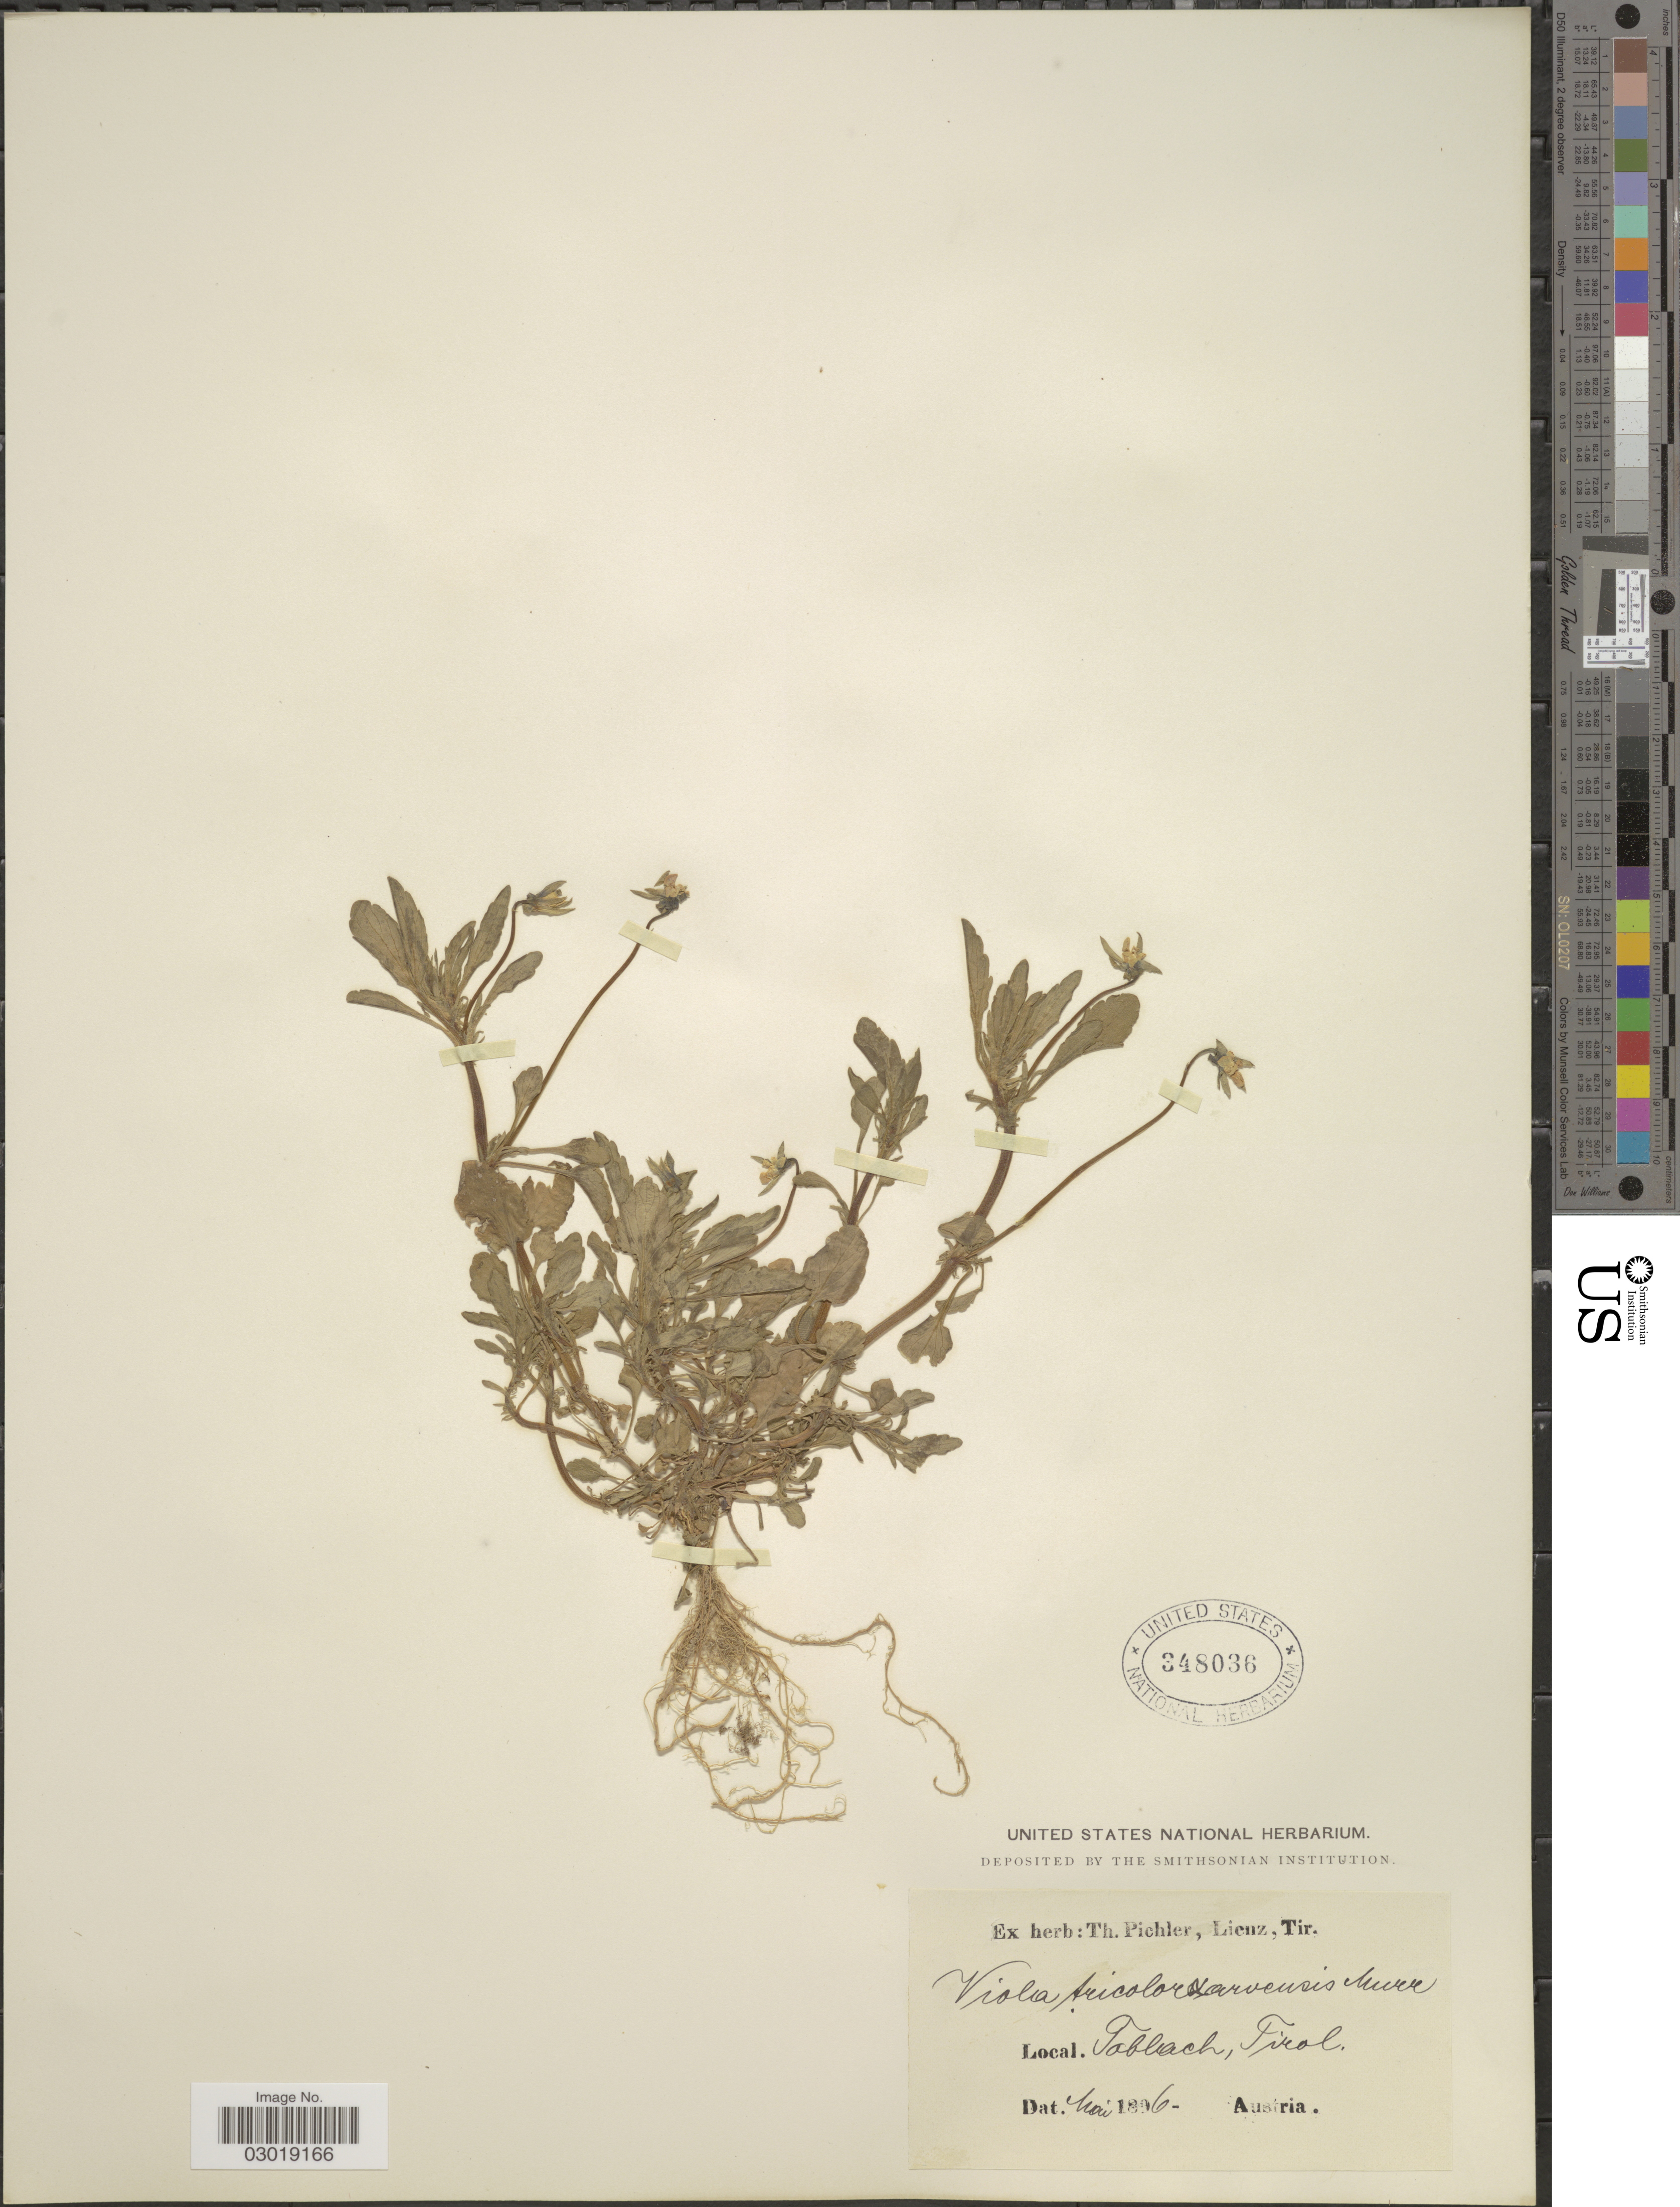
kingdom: Plantae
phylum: Tracheophyta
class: Magnoliopsida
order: Malpighiales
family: Violaceae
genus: Viola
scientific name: Viola tricolor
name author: L.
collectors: ex herb. T. Pichler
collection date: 1896-05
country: Austria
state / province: Tirol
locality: Tobbach.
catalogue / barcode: US 348036